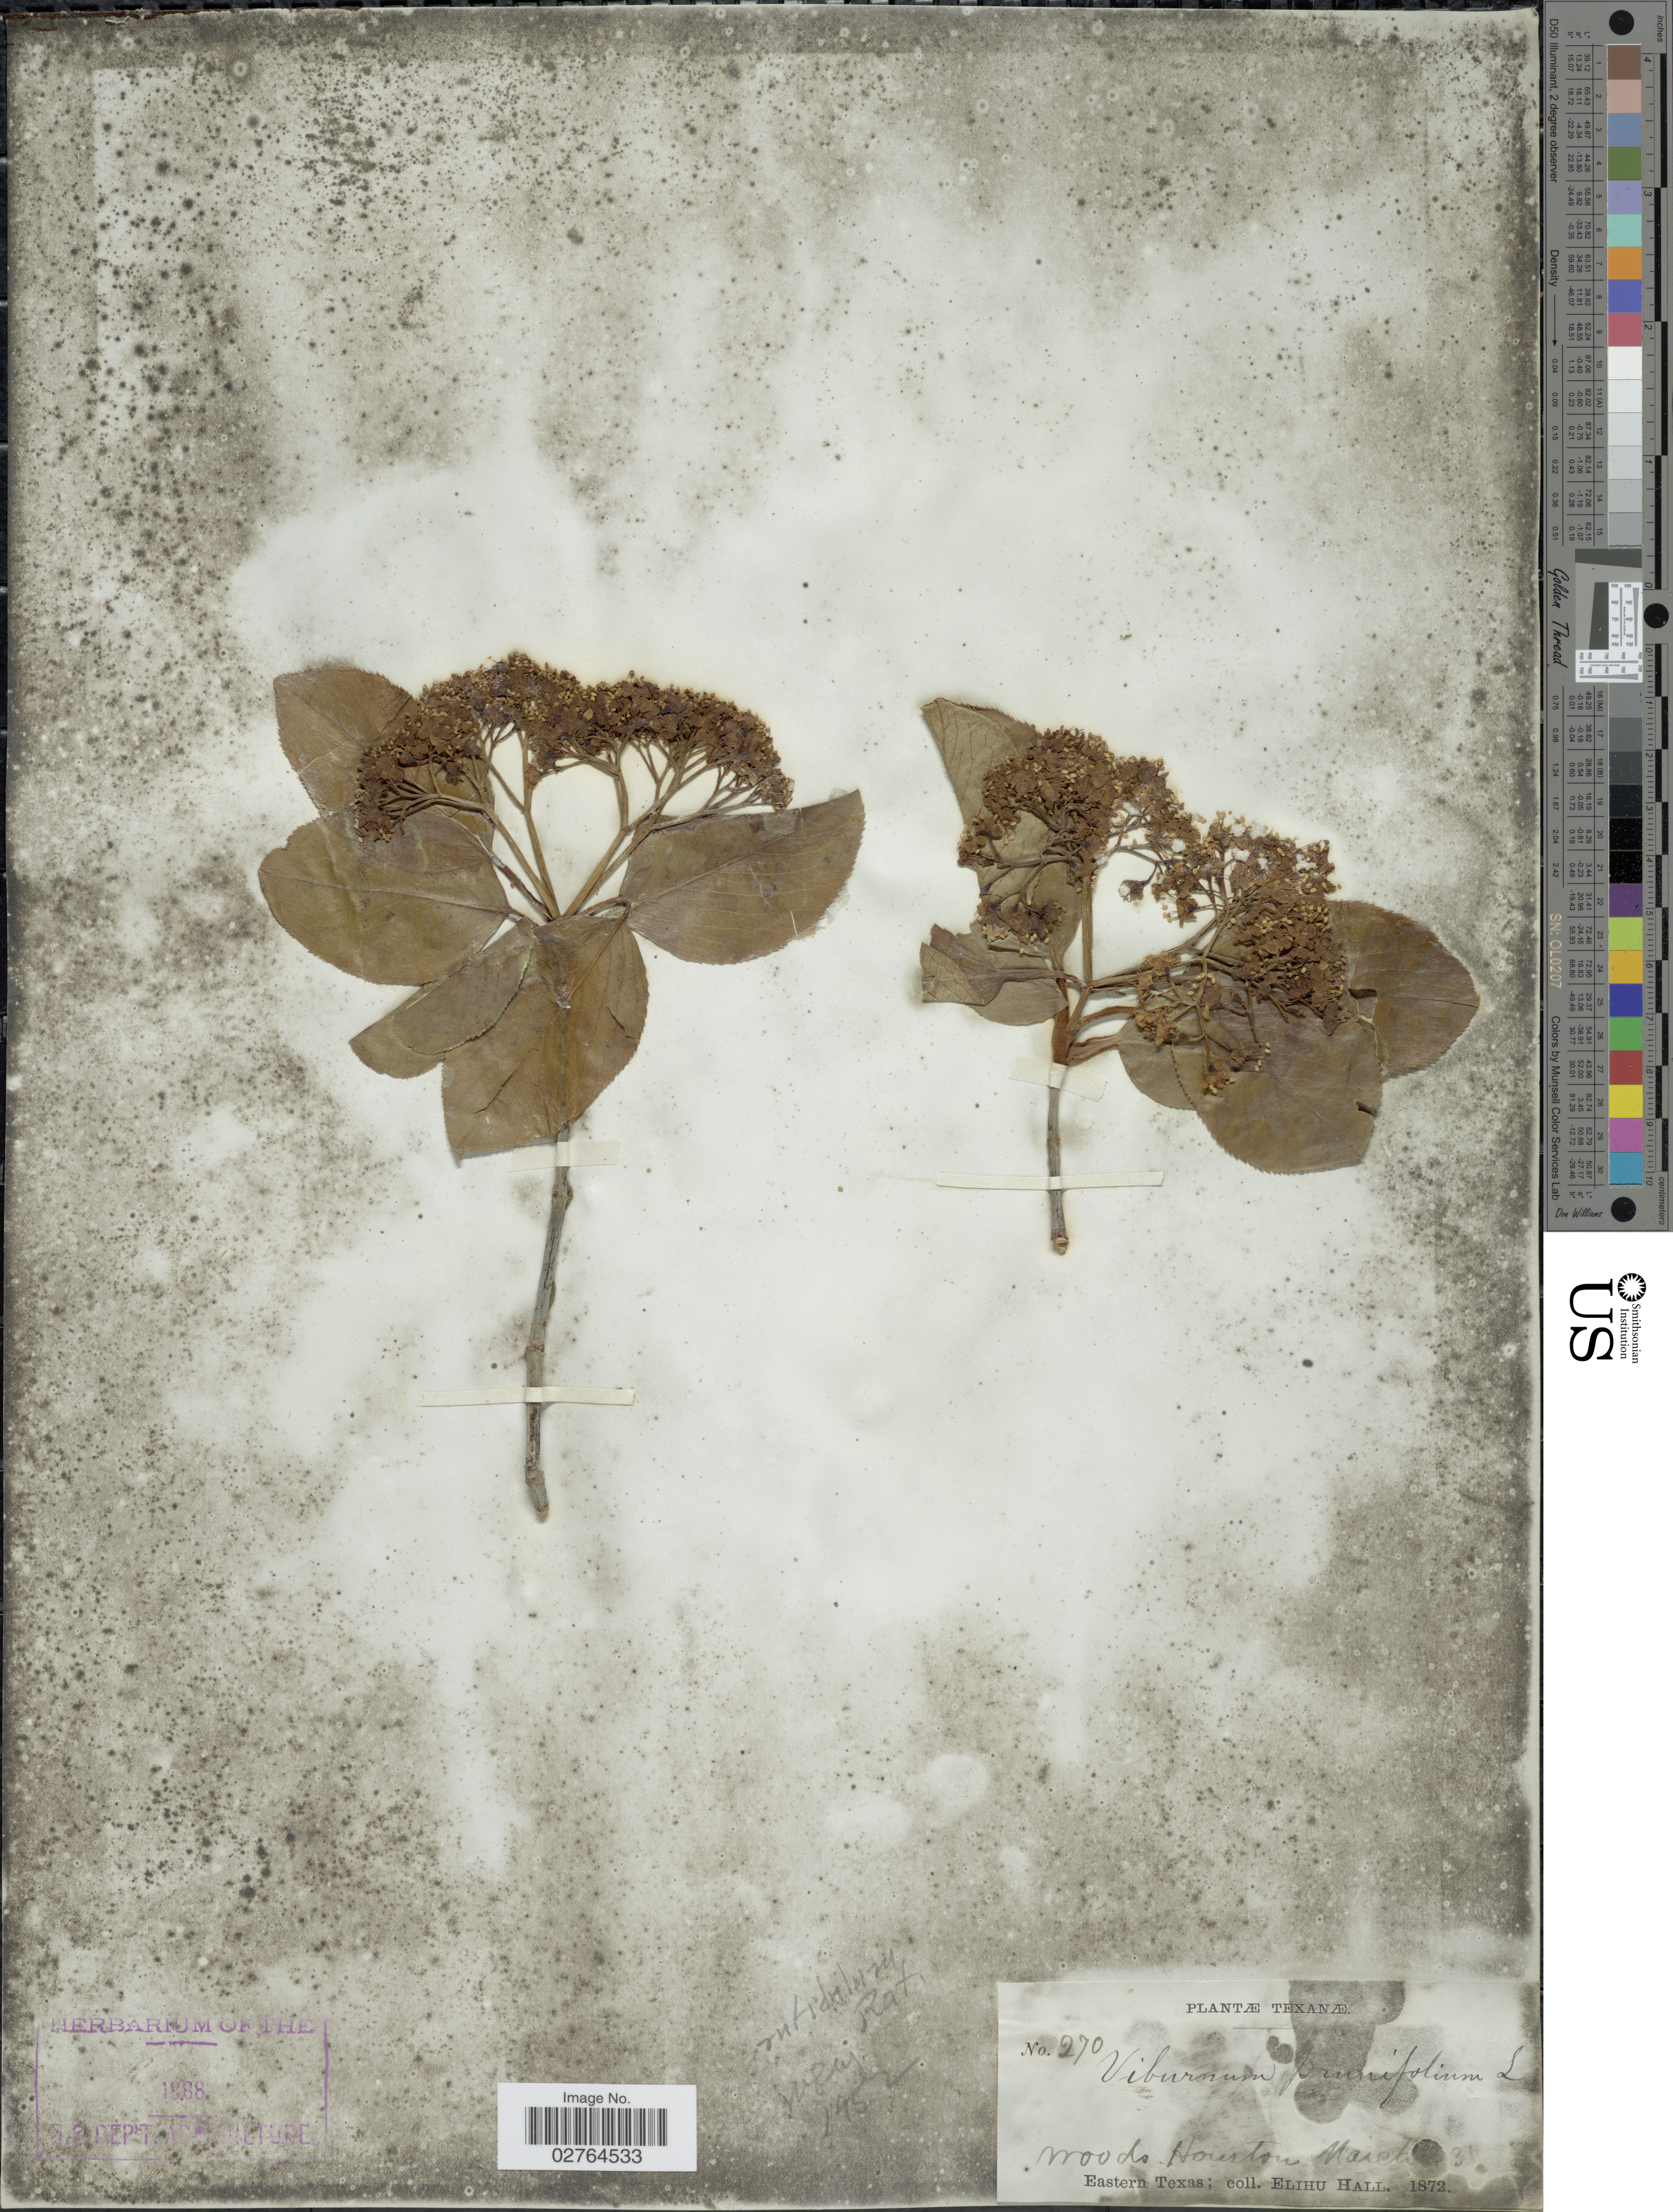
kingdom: Plantae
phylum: Tracheophyta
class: Magnoliopsida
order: Dipsacales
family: Viburnaceae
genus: Viburnum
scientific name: Viburnum rufidulum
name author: Raf.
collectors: E. Hall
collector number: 270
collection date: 1872-03-31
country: United States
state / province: Texas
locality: Houston, Eastern Texas.